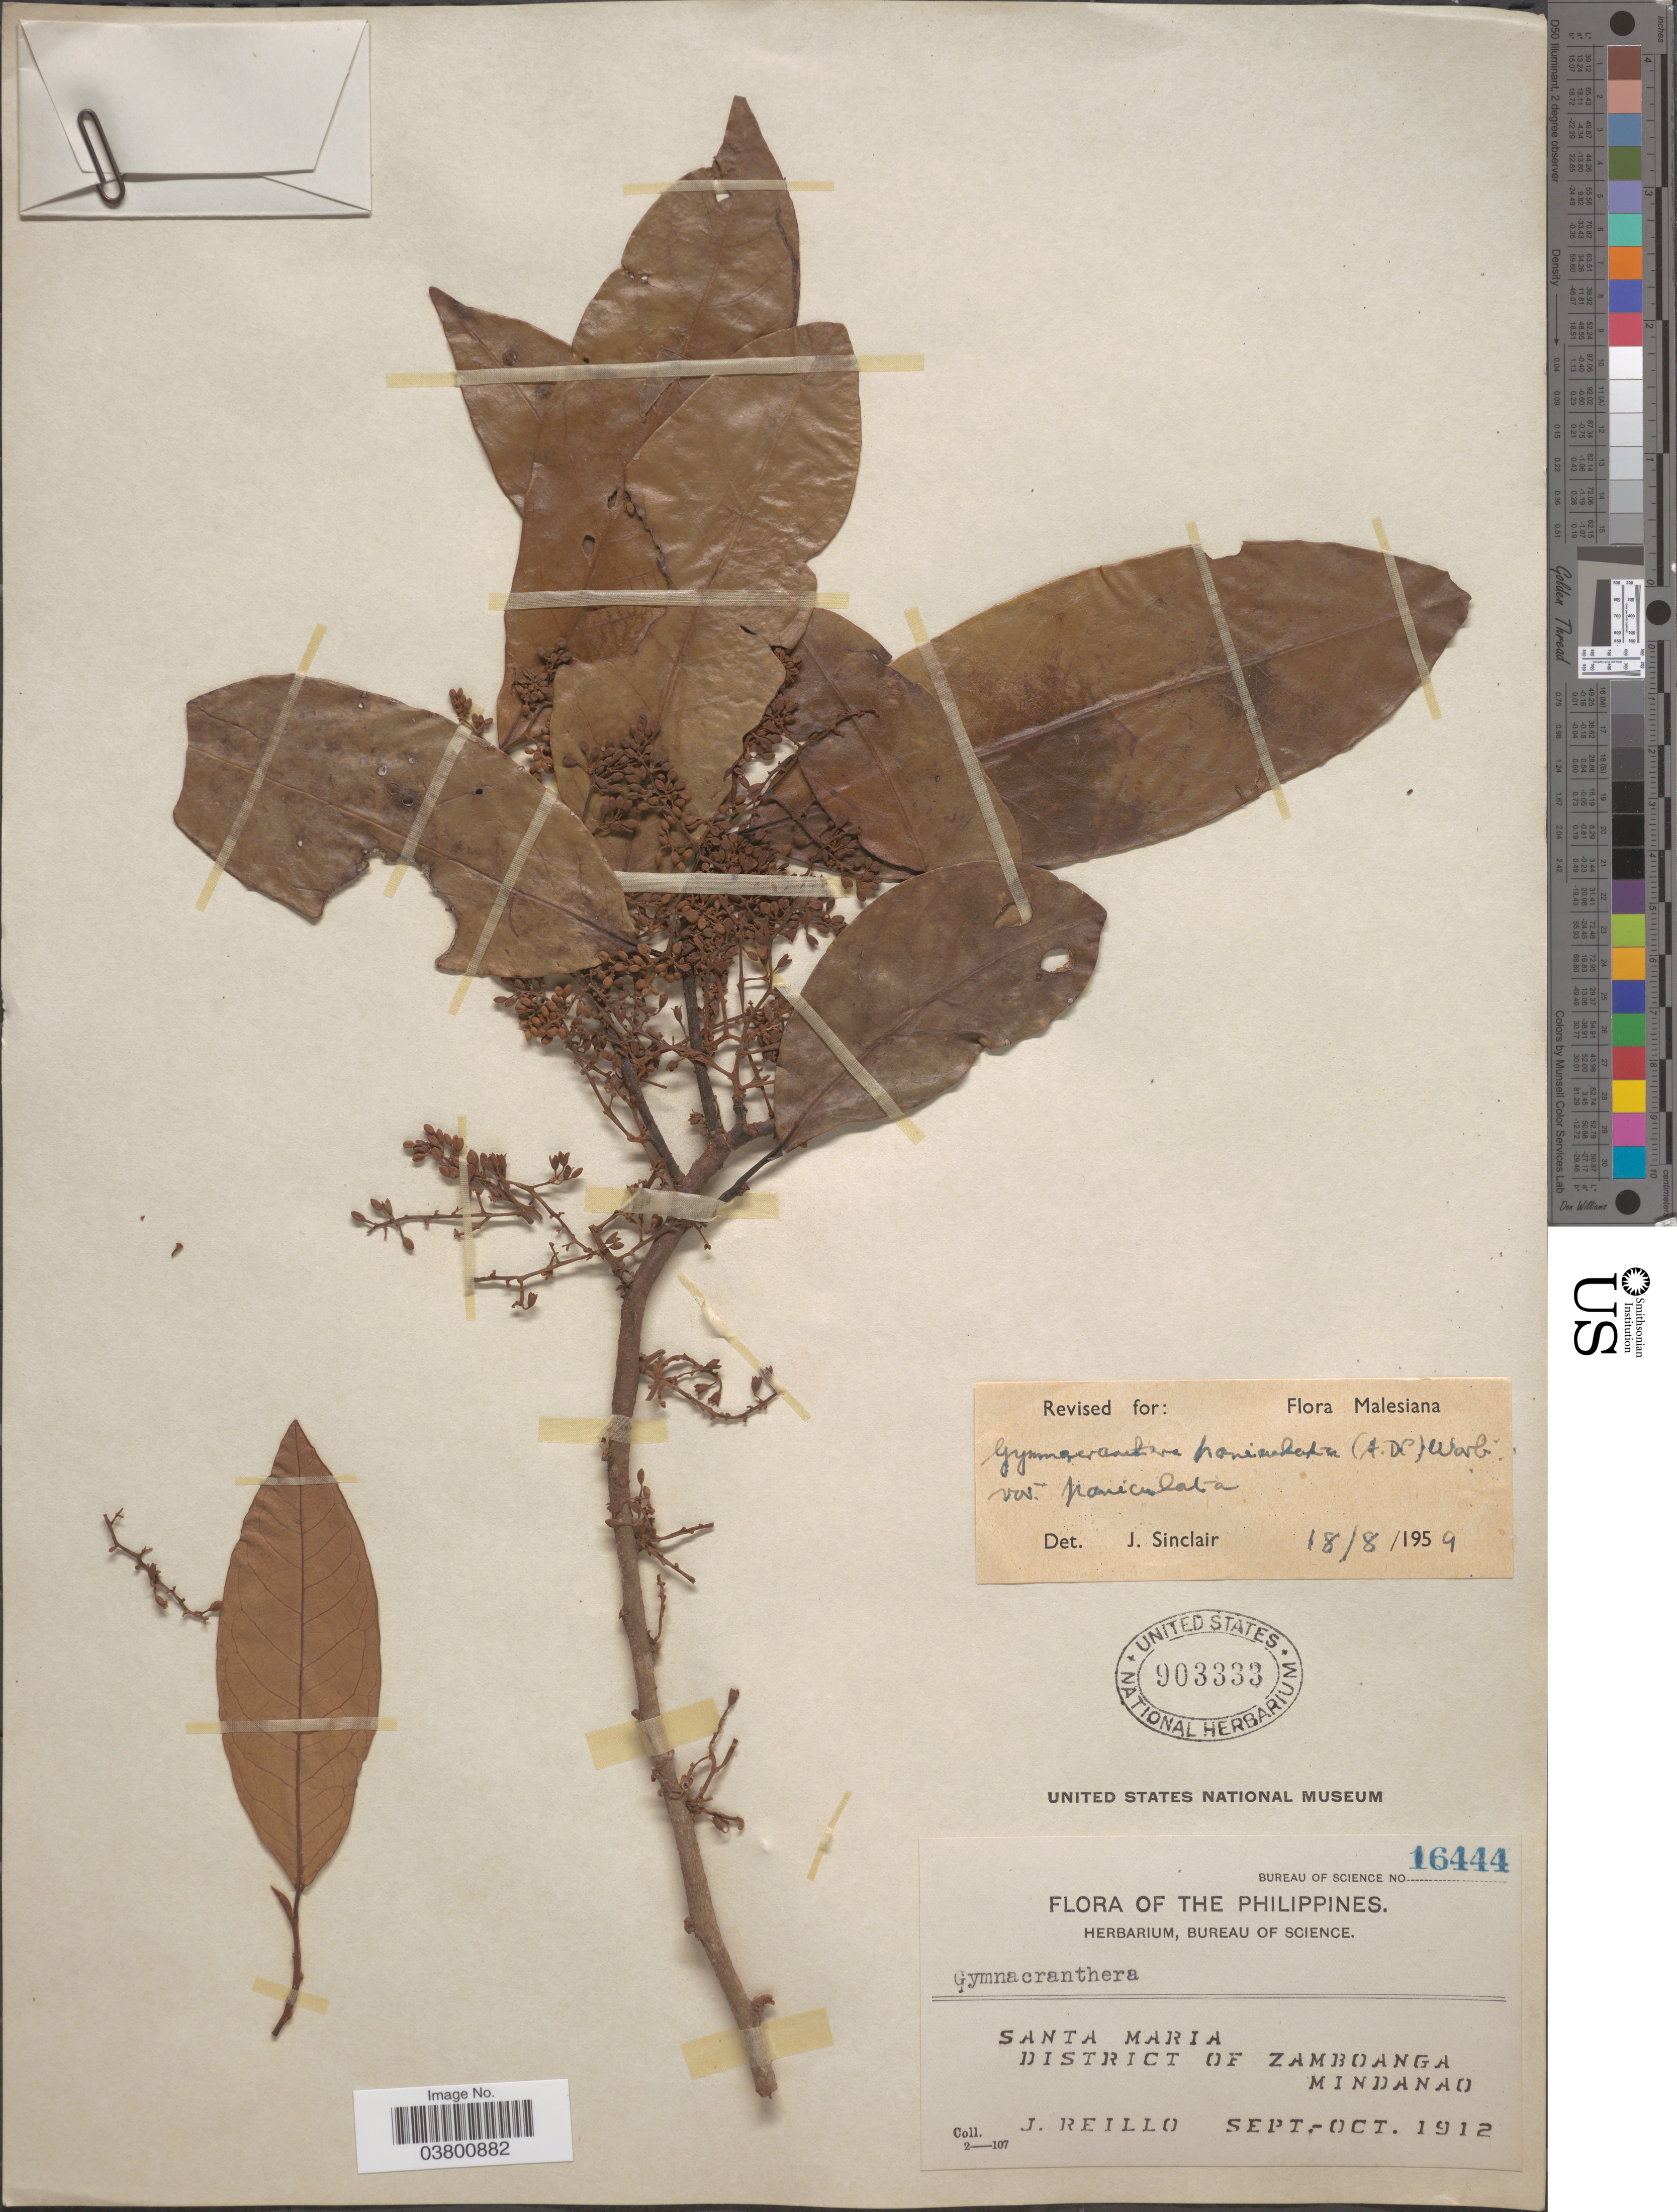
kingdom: Plantae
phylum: Tracheophyta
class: Magnoliopsida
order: Magnoliales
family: Myristicaceae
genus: Gymnacranthera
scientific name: Gymnacranthera paniculata var. paniculata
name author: (A. DC.) Warb.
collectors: J. Reillo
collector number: Bureau of Science 16444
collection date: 1912-09/1912-10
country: Philippines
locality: Santa Maria. District of Zamboanga. Mindanao.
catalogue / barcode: US 903333